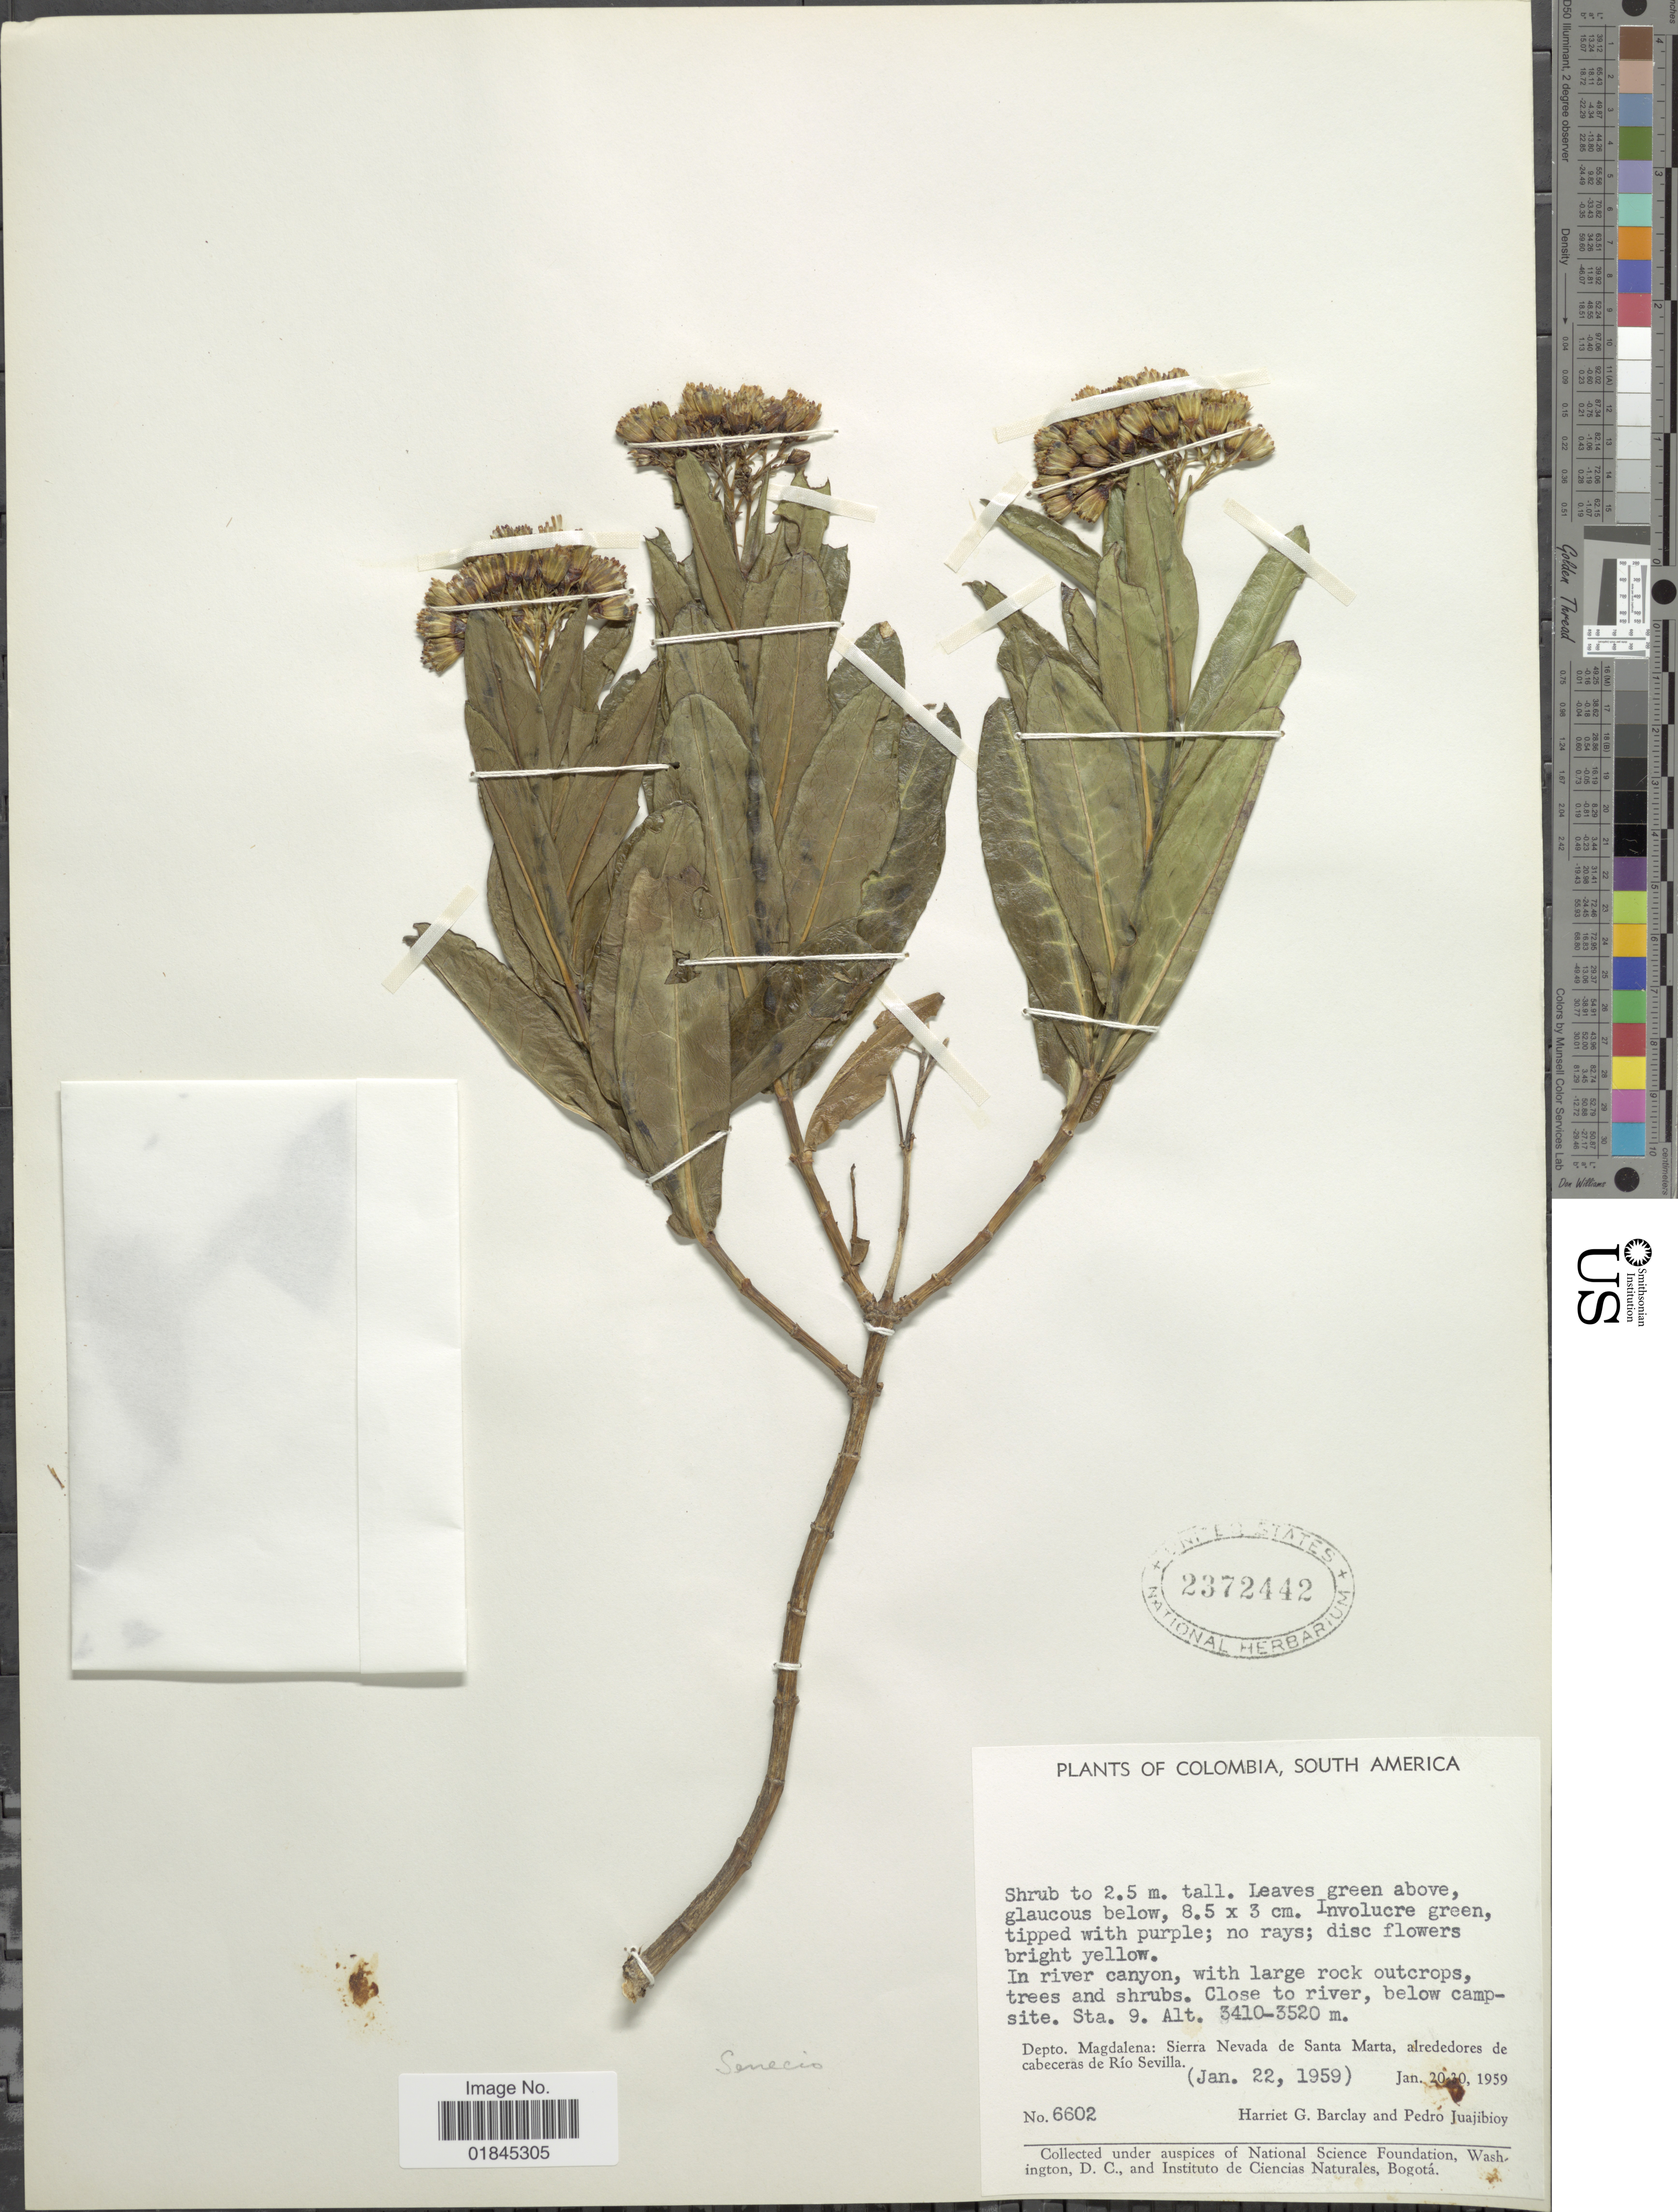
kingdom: Plantae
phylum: Tracheophyta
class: Magnoliopsida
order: Asterales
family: Asteraceae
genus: Pentacalia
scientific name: Pentacalia carrikeri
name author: (Cuatrec.) Cuatrec.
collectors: H. G. Barclay & P. Juajibioy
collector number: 6602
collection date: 1959-01-22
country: Colombia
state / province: Magdalena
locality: Close to river, below campsite. Sta. 9. Depto. Magdalena: Sierra Nevada de Santa Marta, alrededores de cabeceras de Río Sevilla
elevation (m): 3410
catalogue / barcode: US 2372442